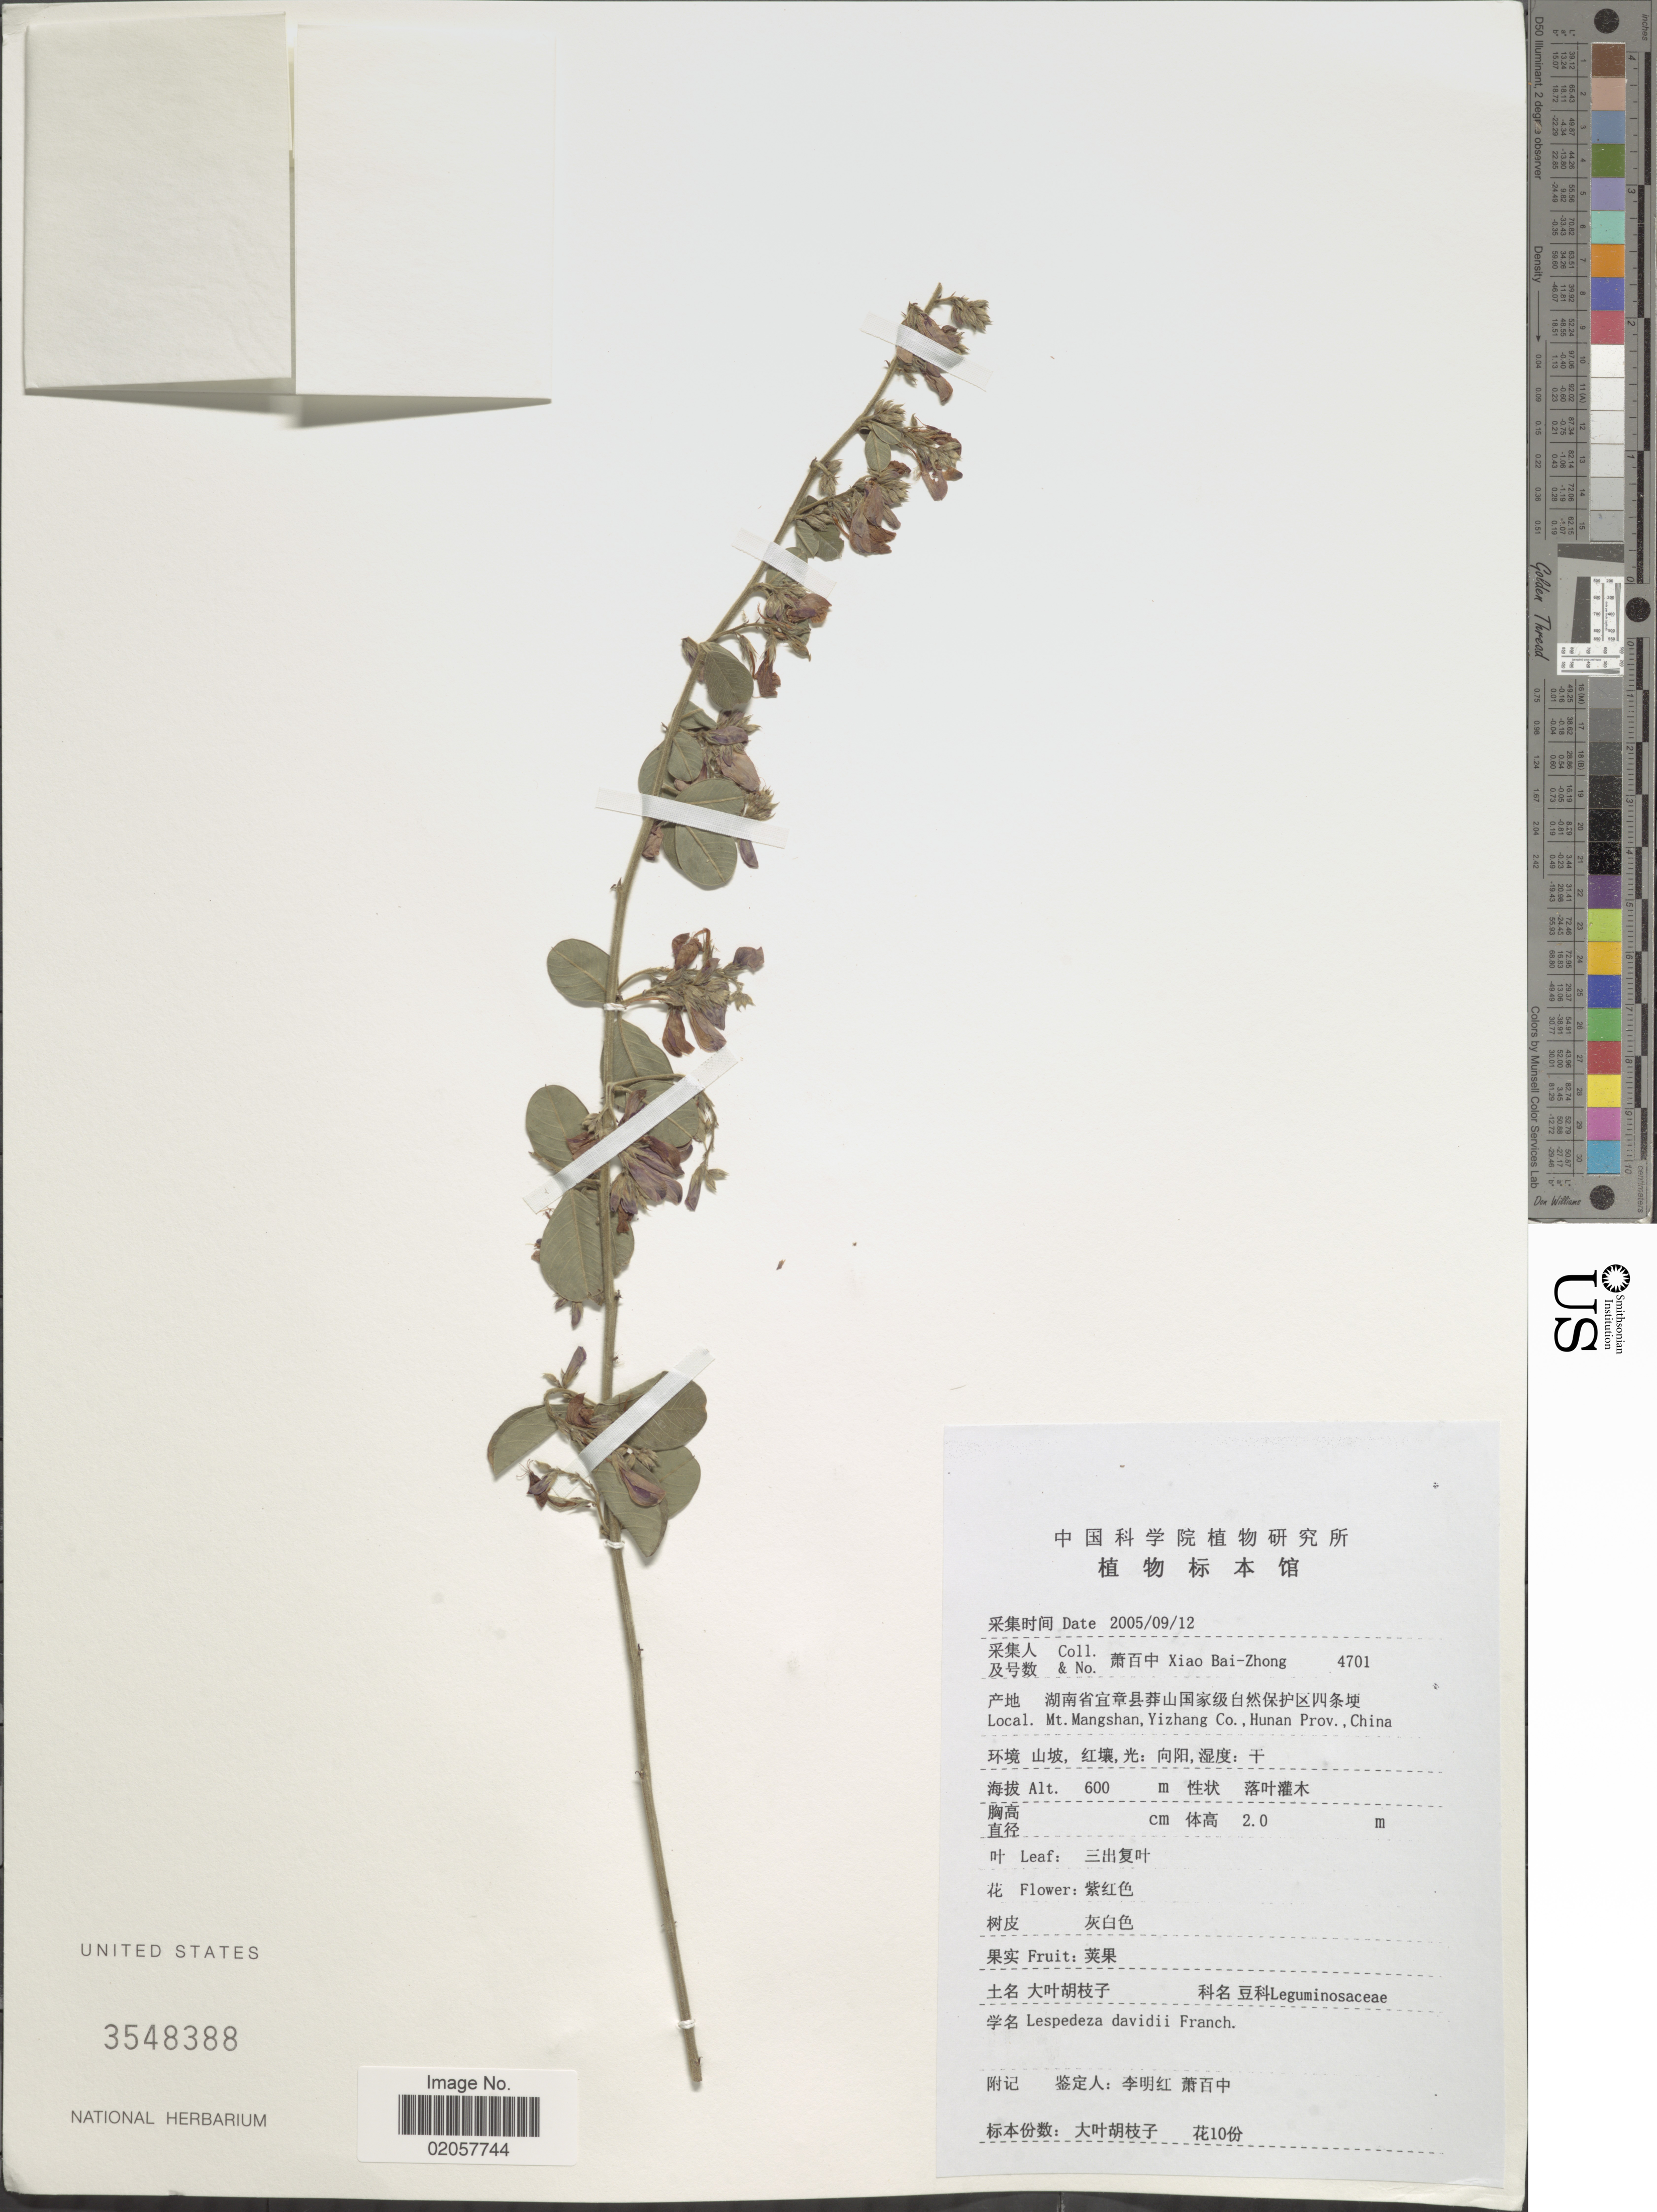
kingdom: Plantae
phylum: Tracheophyta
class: Magnoliopsida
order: Fabales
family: Fabaceae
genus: Lespedeza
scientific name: Lespedeza davidii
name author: Franch.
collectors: B. Z. Xiao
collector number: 4701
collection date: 2005-09-12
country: China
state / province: Hunan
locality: Mt. Mangshan, Yizhang Co.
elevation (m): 600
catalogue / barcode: US 3548388